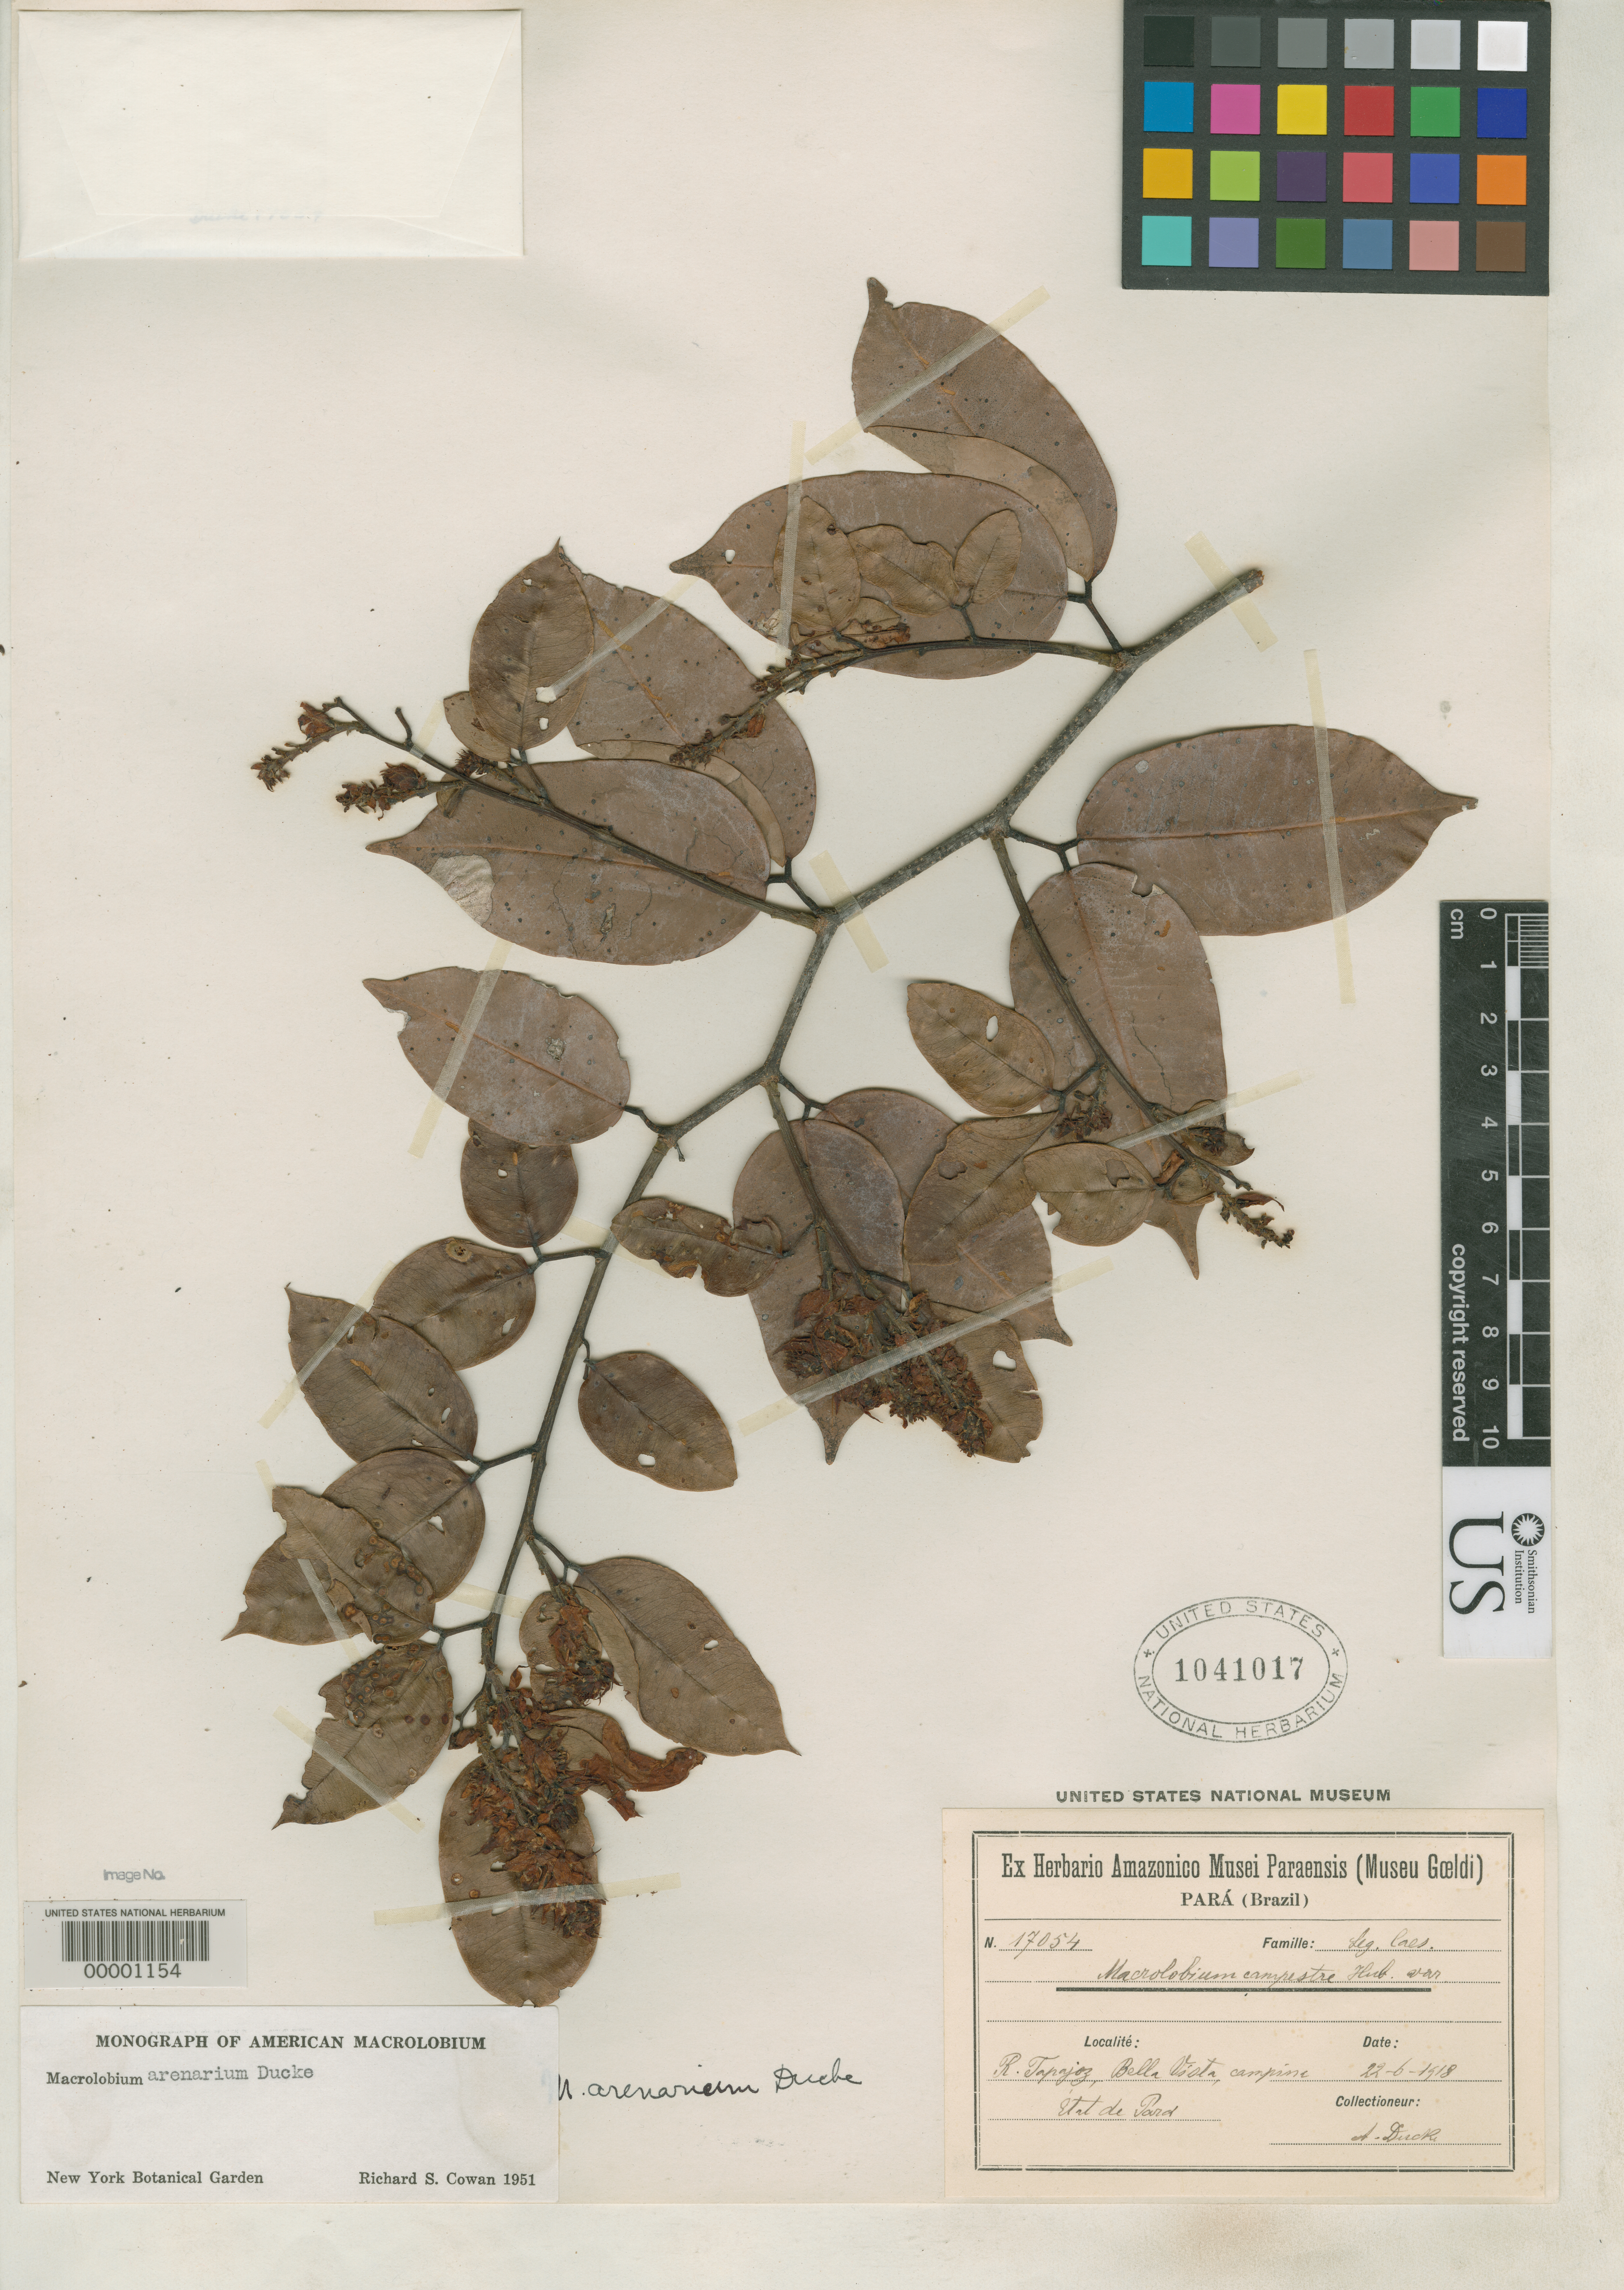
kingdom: Plantae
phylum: Tracheophyta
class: Magnoliopsida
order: Fabales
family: Fabaceae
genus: Macrolobium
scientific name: Macrolobium arenarium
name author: Ducke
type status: Isosyntype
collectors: A. Ducke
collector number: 17054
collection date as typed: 22 Jun 1918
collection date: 1918-06-22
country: Brazil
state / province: Pará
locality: Bella Vista, Rio Tapajos.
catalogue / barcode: US 1041017